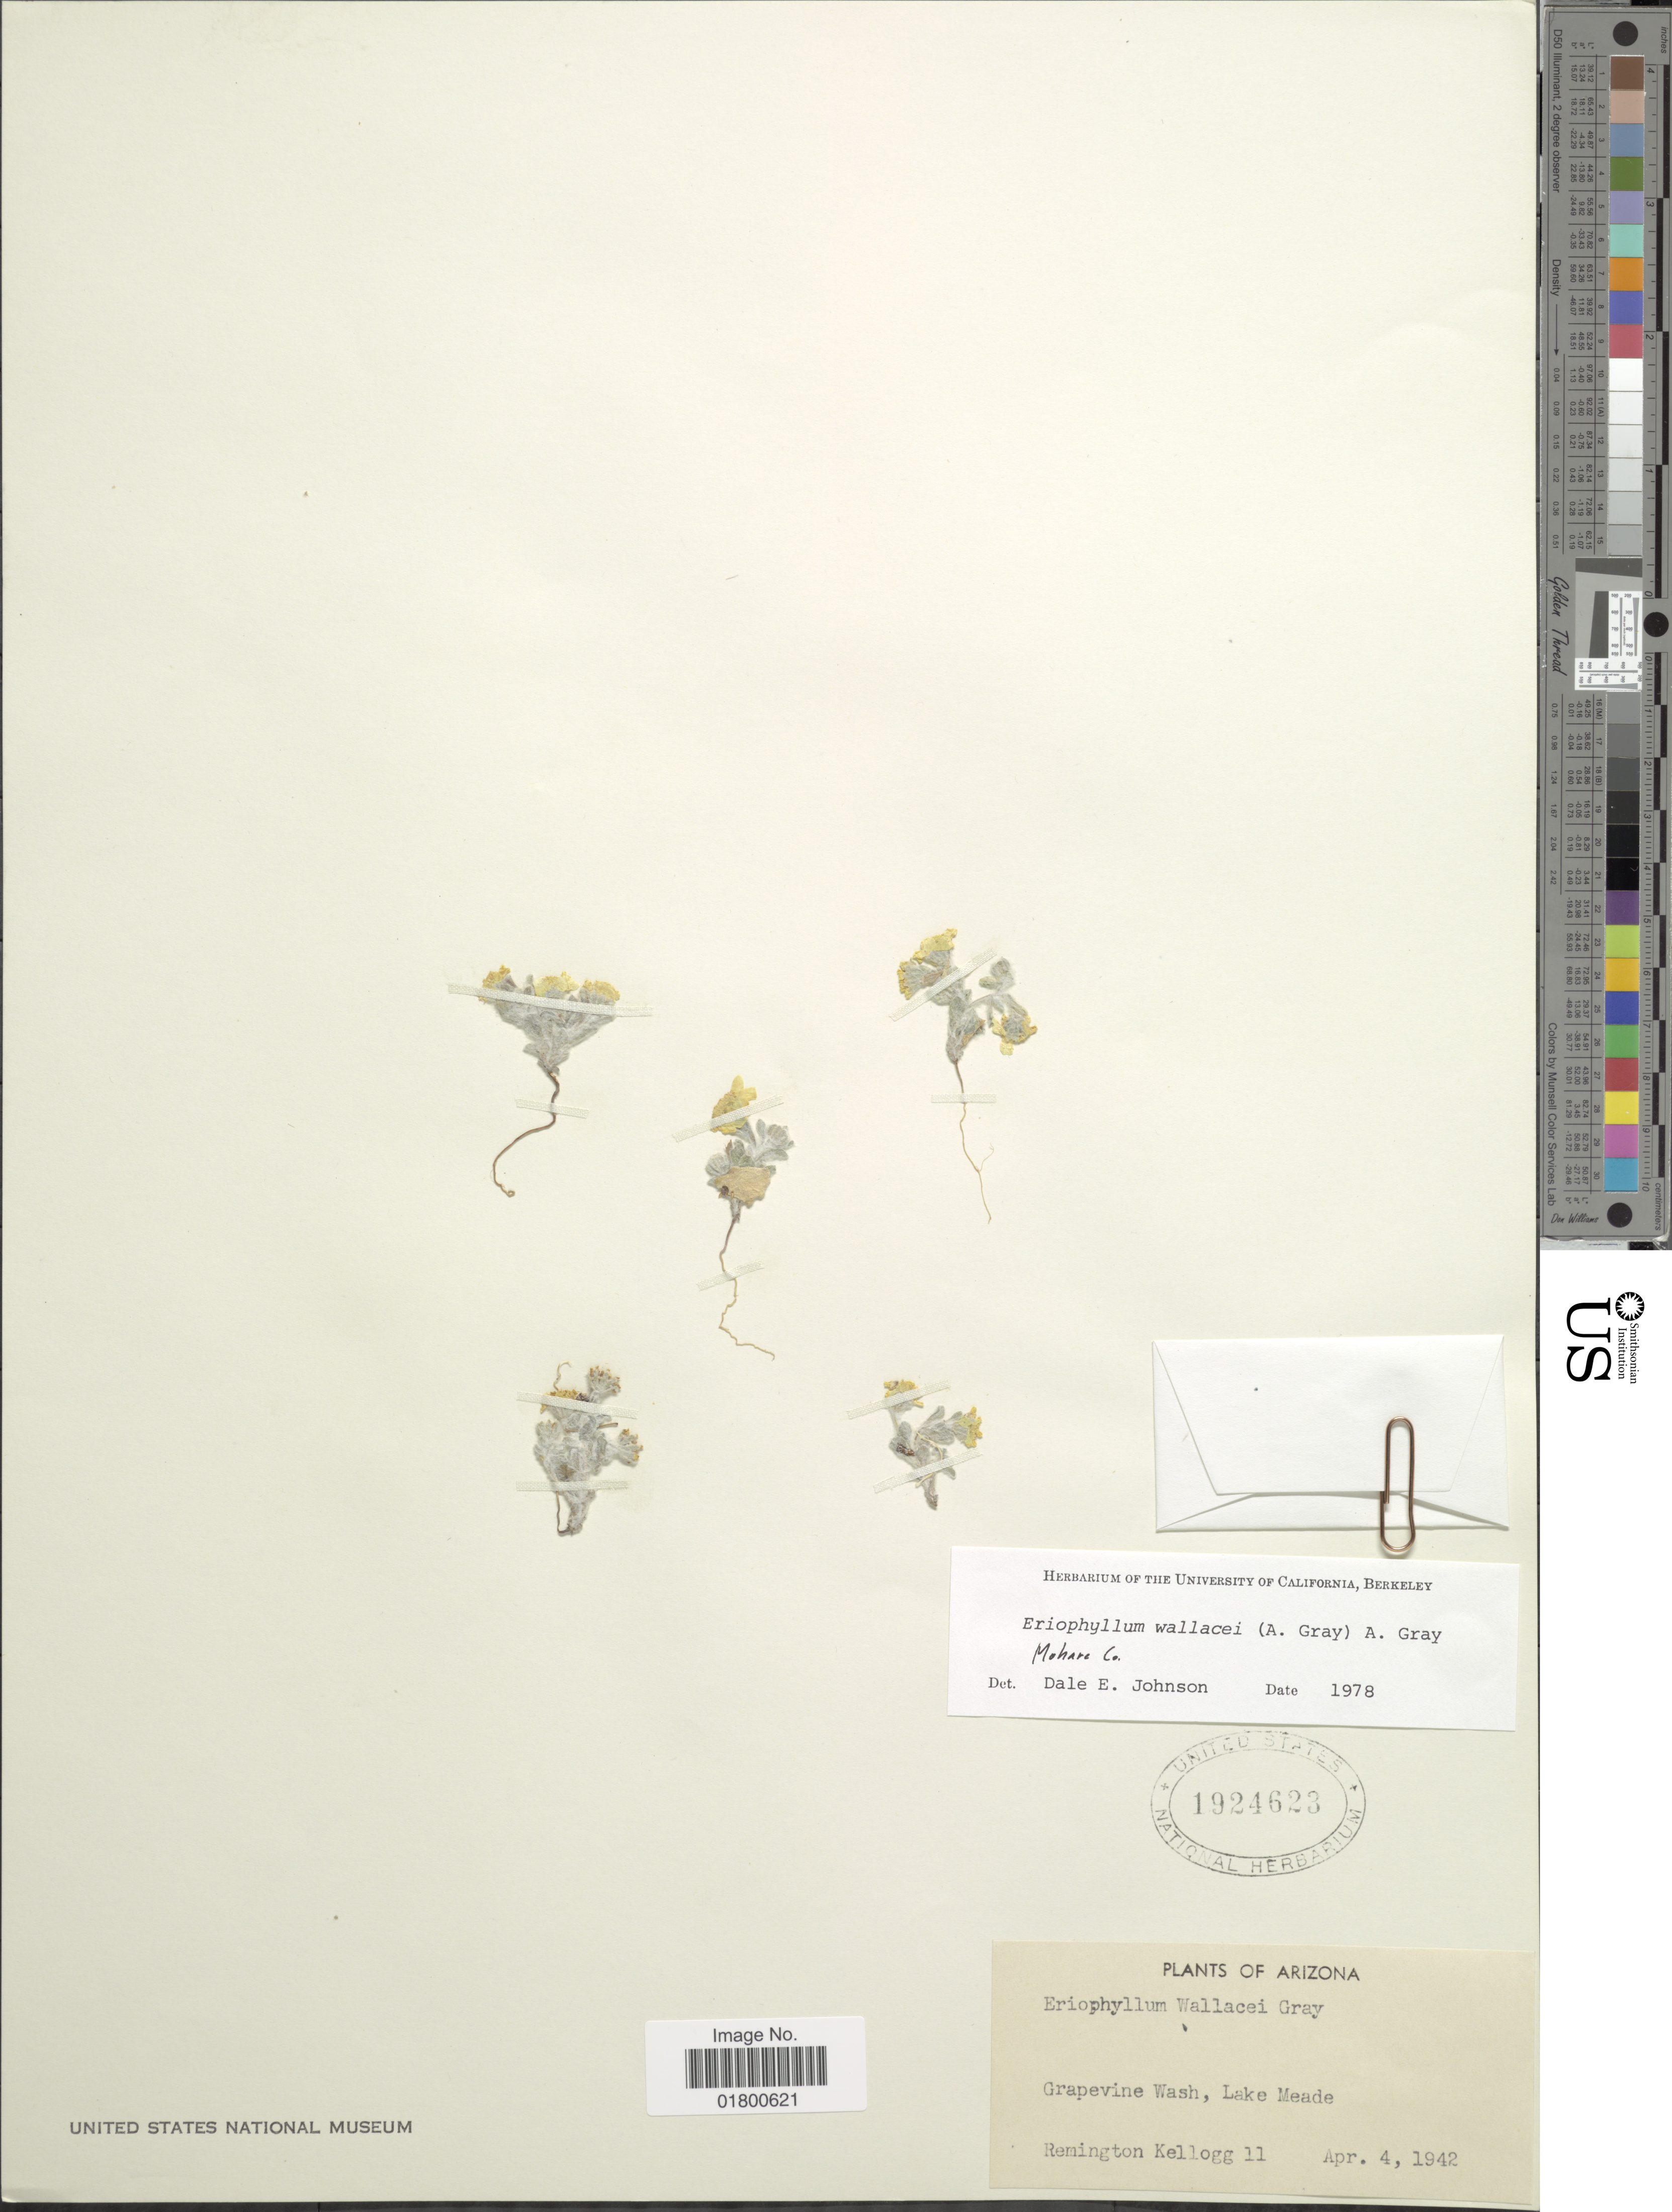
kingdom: Plantae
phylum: Tracheophyta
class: Magnoliopsida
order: Asterales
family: Asteraceae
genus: Eriophyllum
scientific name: Eriophyllum wallacei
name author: (A. Gray) A. Gray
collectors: R. Kellogg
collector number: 11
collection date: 1942-04-04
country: United States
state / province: Arizona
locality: Grapevine Wash, Lake Meade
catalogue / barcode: US 1924628